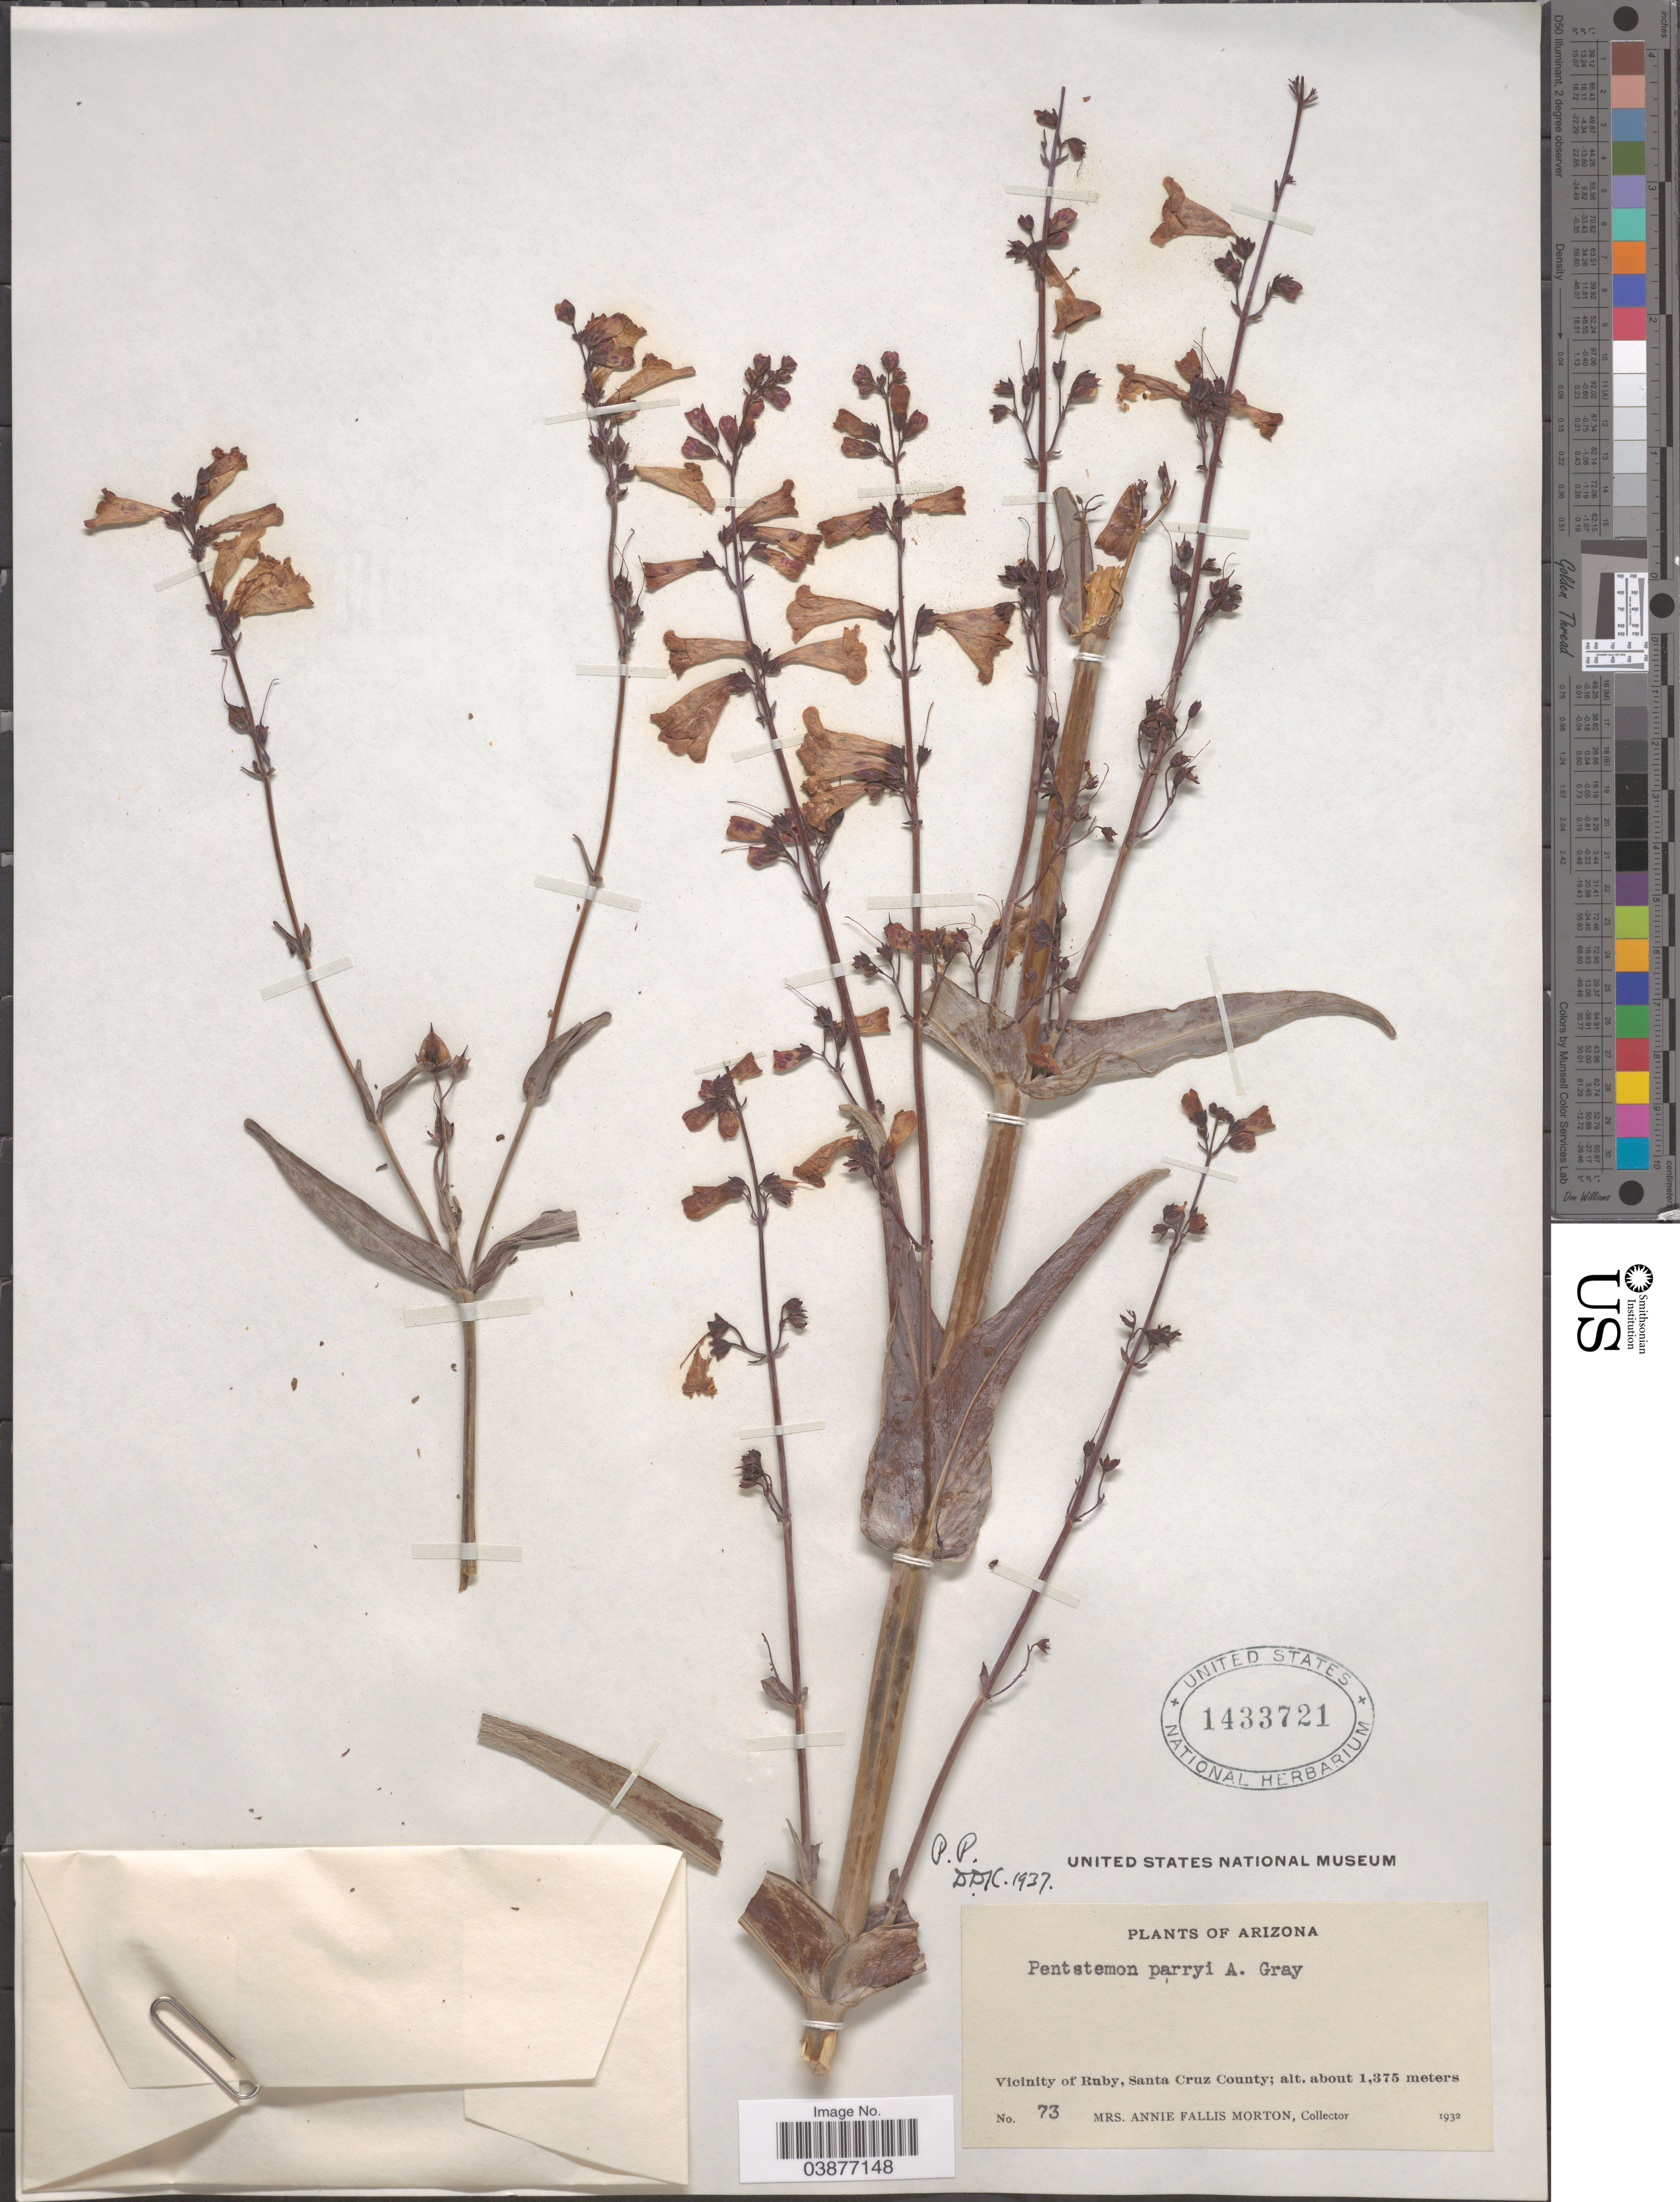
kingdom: Plantae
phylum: Tracheophyta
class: Magnoliopsida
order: Lamiales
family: Plantaginaceae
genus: Penstemon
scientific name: Penstemon parryi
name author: A. Gray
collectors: A. F. Morton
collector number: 73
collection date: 1932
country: United States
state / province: Arizona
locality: Vicinity of Ruby, Santa Cruz County.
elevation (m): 1375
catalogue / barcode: US 1433721